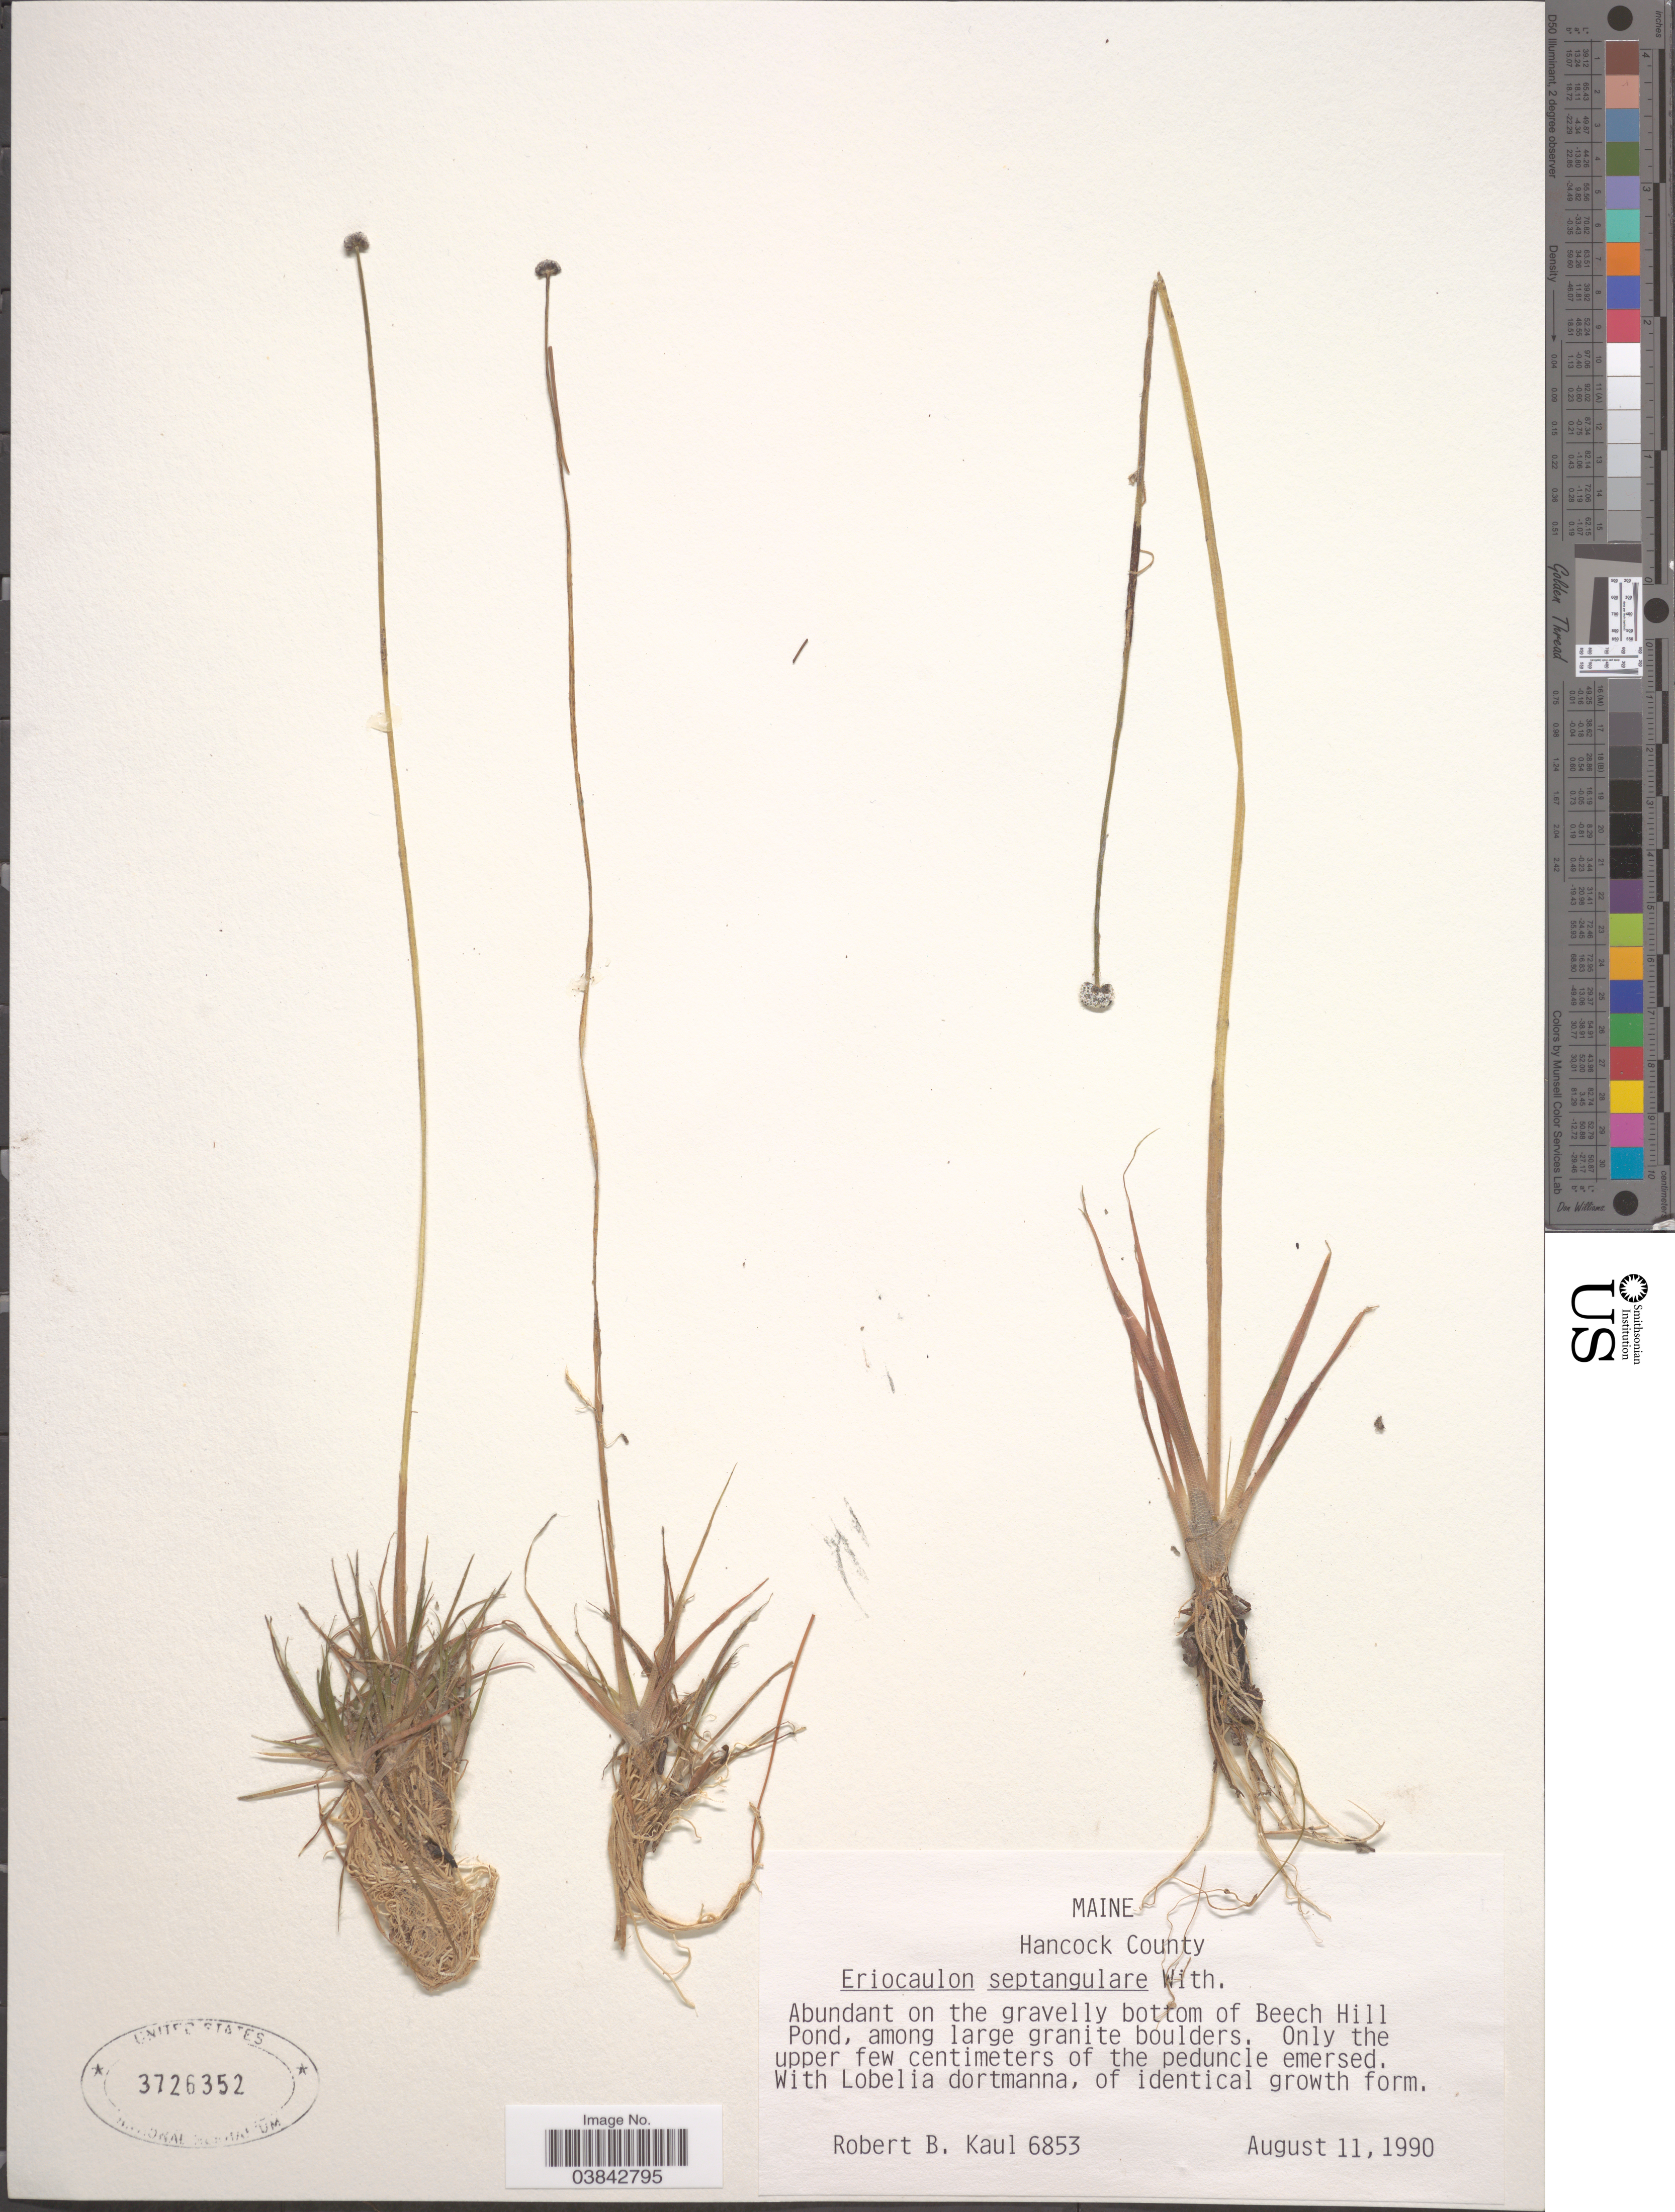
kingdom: Plantae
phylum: Tracheophyta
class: Liliopsida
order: Poales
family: Eriocaulaceae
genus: Eriocaulon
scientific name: Eriocaulon aquaticum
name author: (Hill) Druce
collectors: R. Kaul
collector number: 6853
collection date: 1990-08-11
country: United States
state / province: Maine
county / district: Hancock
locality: Abundant on the gravelly bottom of Beech Hill Pond.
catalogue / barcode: US 3726352